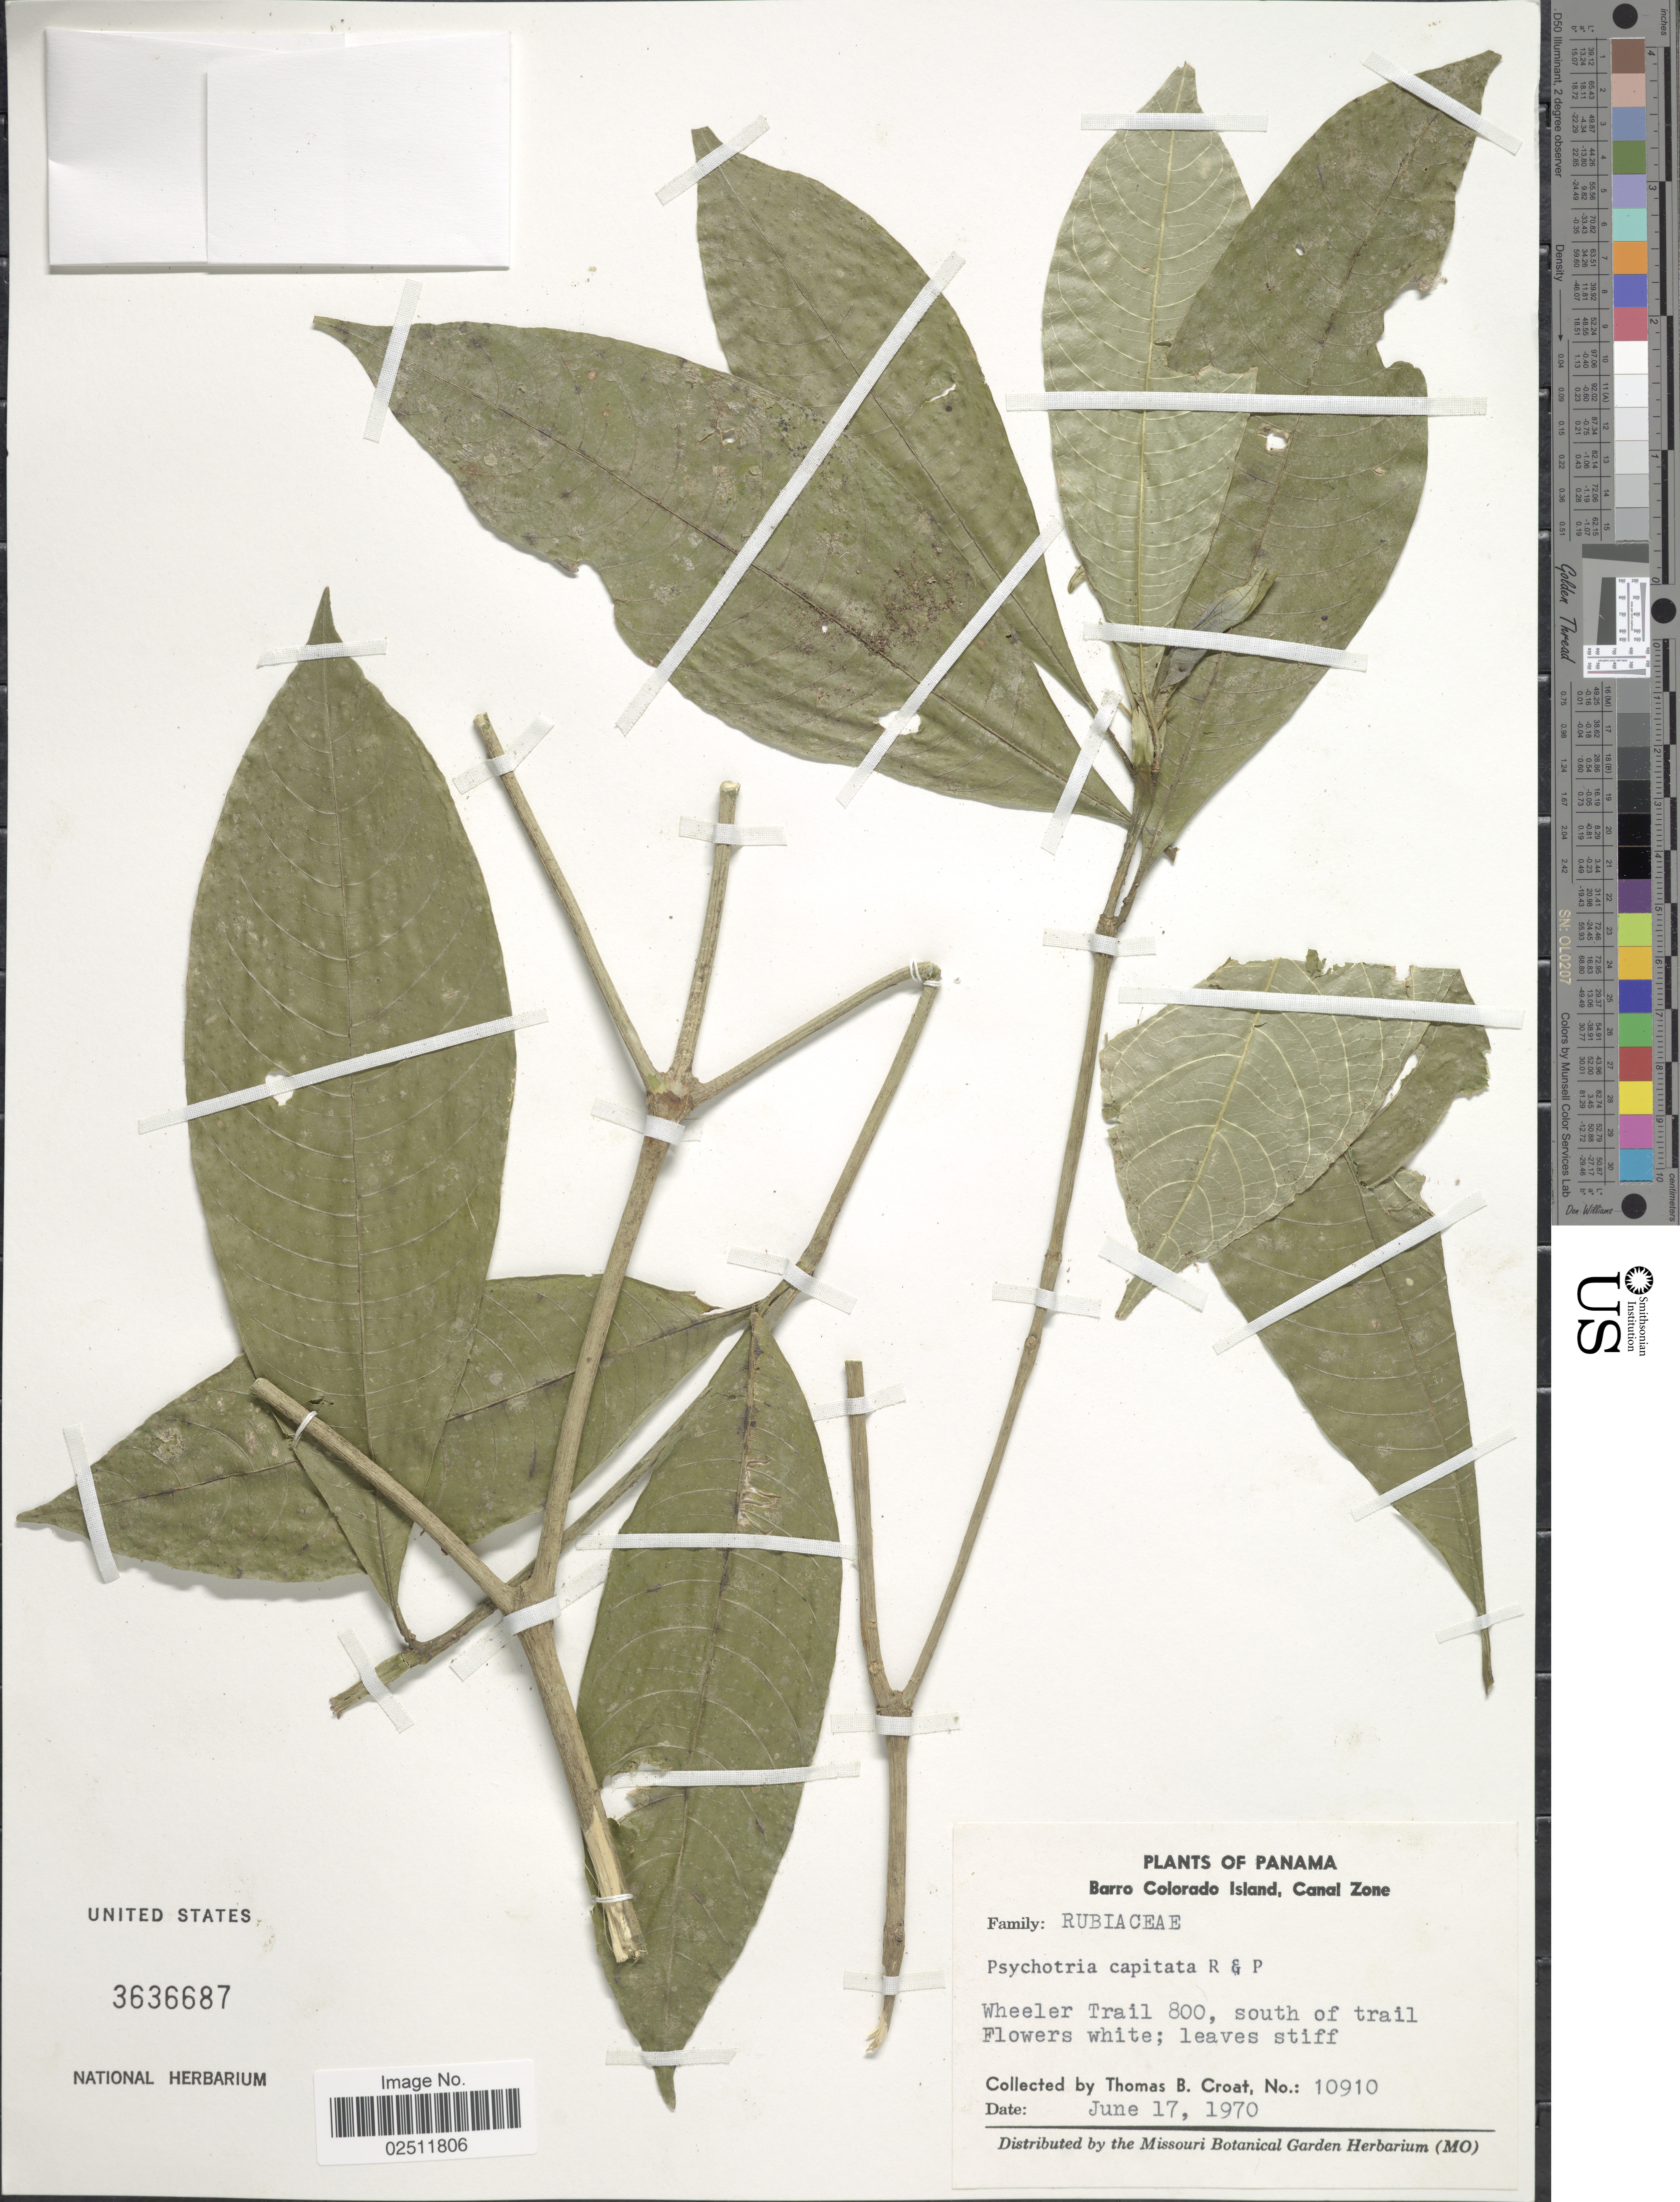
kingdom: Plantae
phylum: Tracheophyta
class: Magnoliopsida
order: Gentianales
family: Rubiaceae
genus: Psychotria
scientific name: Psychotria capitata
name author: Ruiz & Pav.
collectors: T. B. Croat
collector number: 10910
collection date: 1970-06-17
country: Panama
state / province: Panamá Oeste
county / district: Canal Zone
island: Barro Colorado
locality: Barro Colorado Island, Canal Zone. Wheeler Trail 800, south of trail.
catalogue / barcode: US 3636687